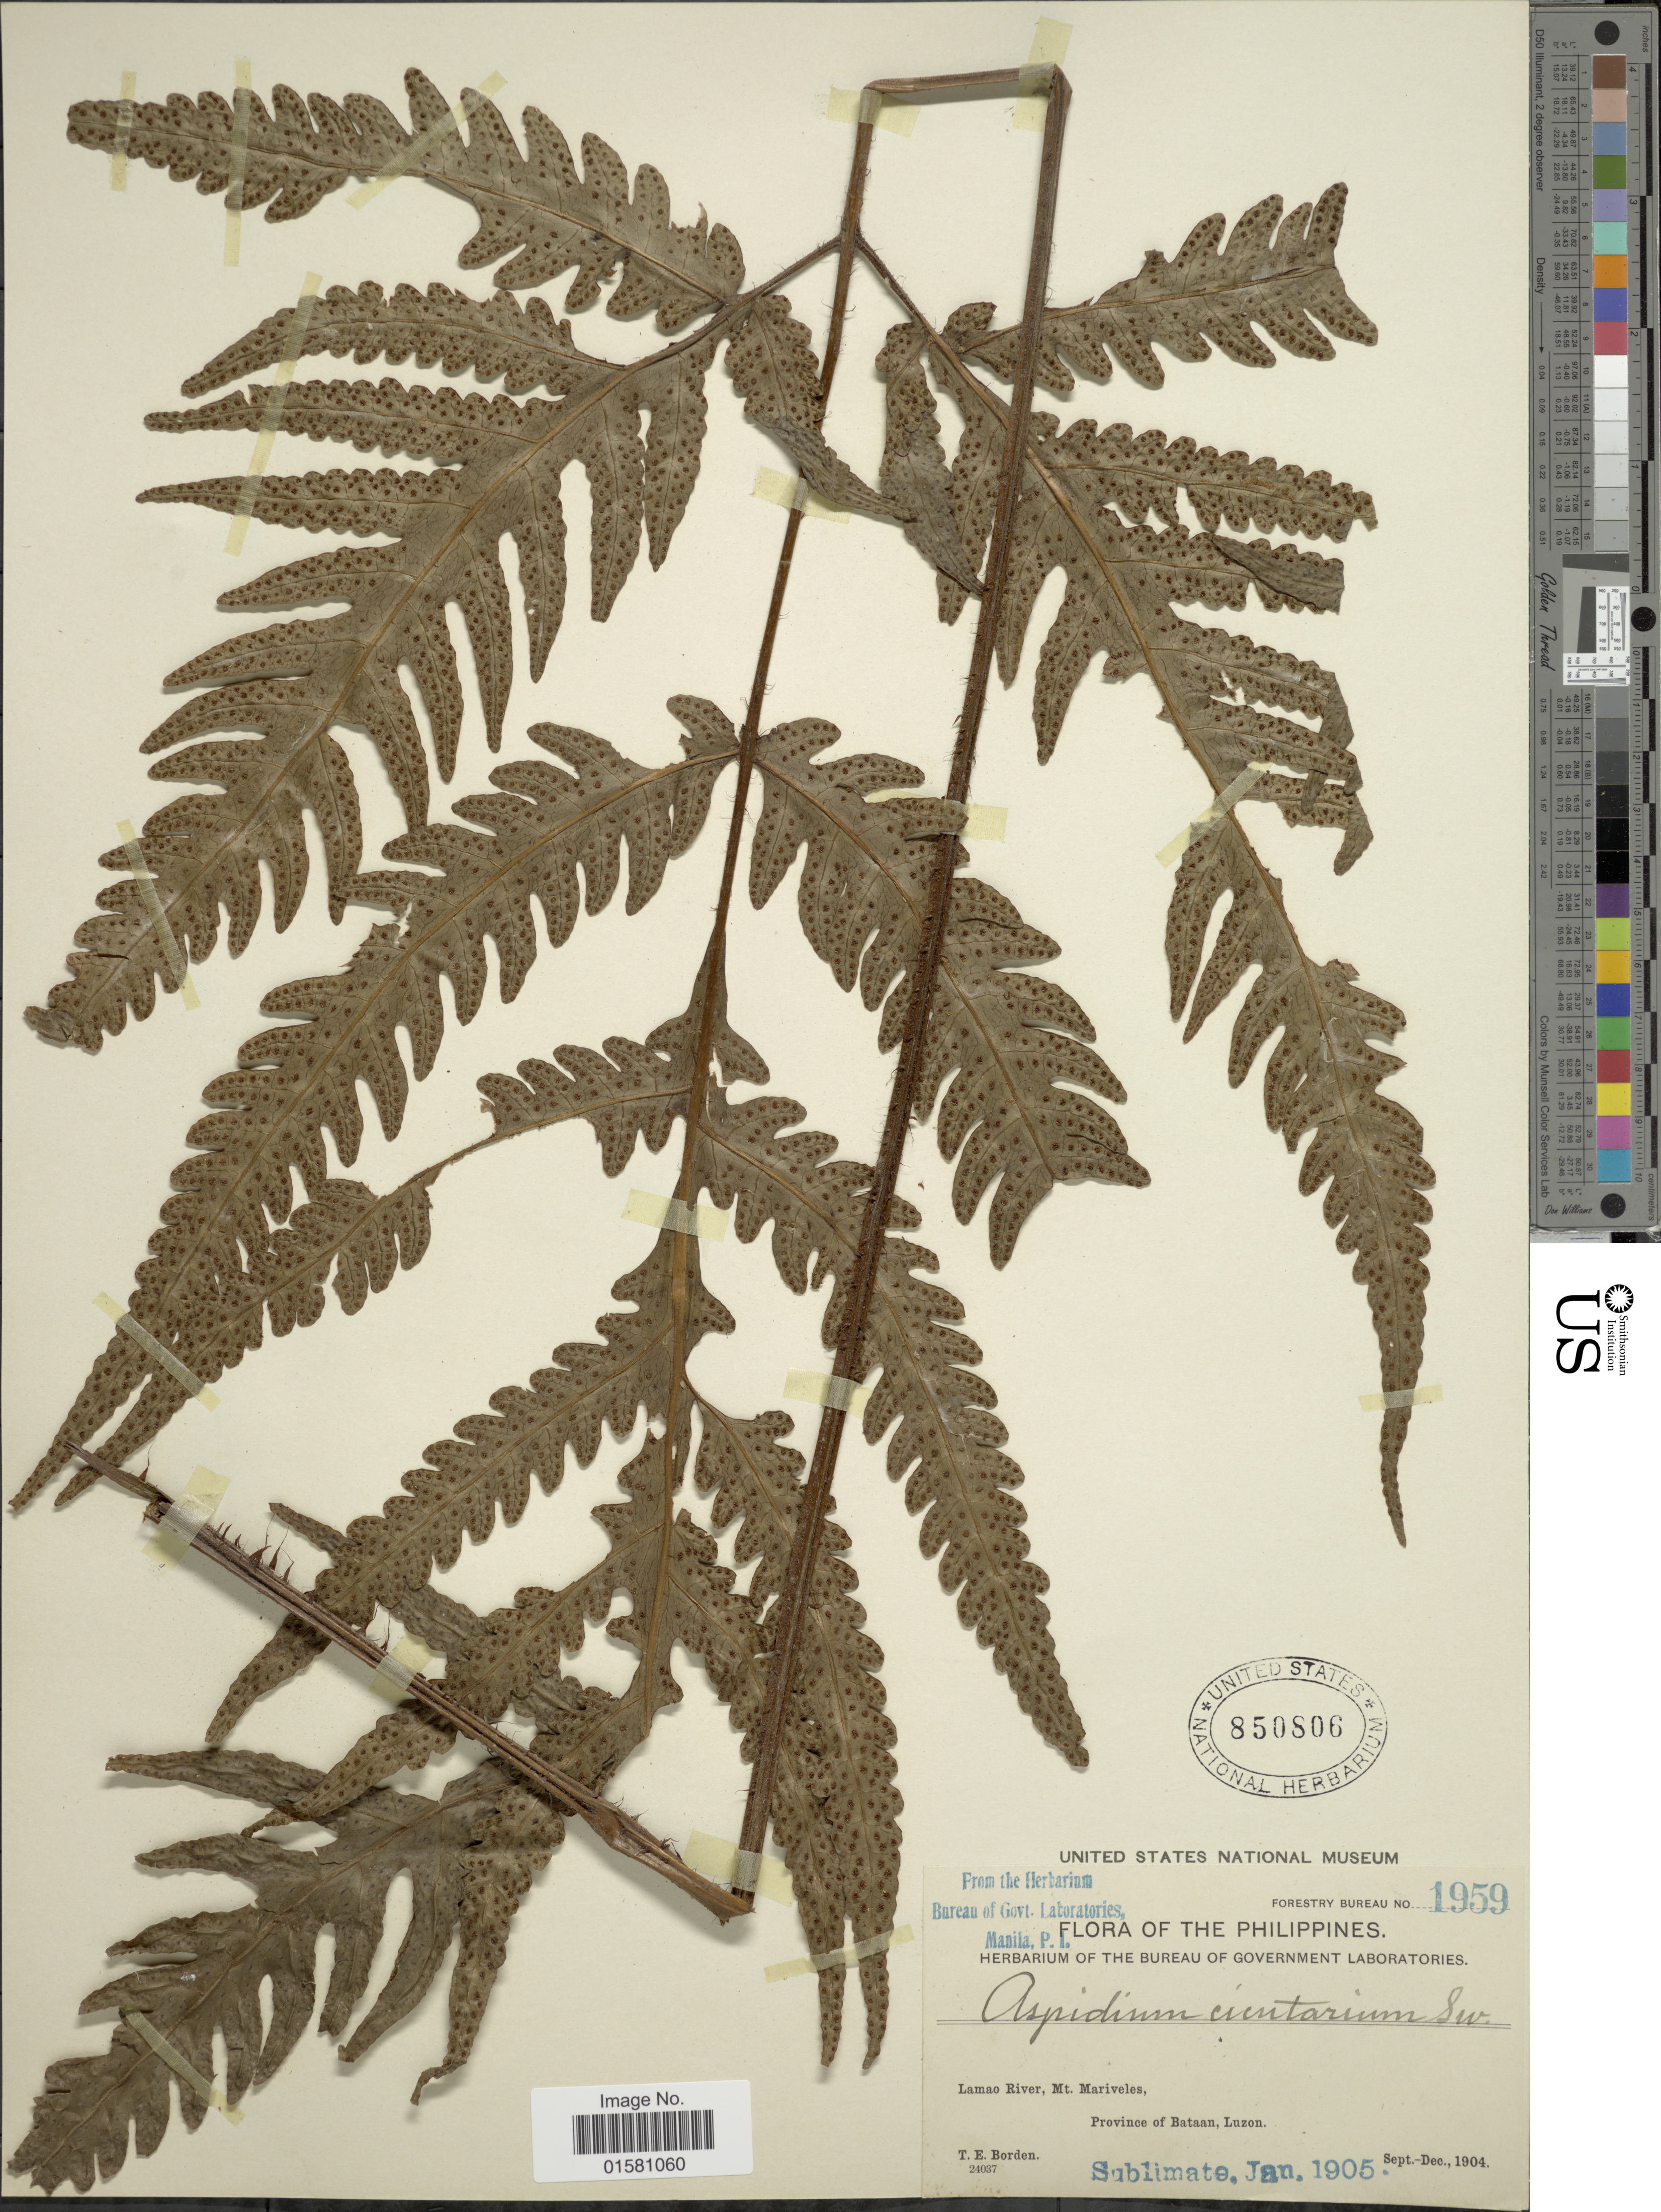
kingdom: Plantae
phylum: Tracheophyta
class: Polypodiopsida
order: Polypodiales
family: Tectariaceae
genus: Tectaria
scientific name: Tectaria griffithii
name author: (Baker) C. Chr.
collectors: T. E. Borden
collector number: Forestry Bureau 1959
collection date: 1904-09/1904-12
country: Philippines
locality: Lamao River, Mt. Mariveles. Province of Bataan, Luzon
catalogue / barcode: US 850806